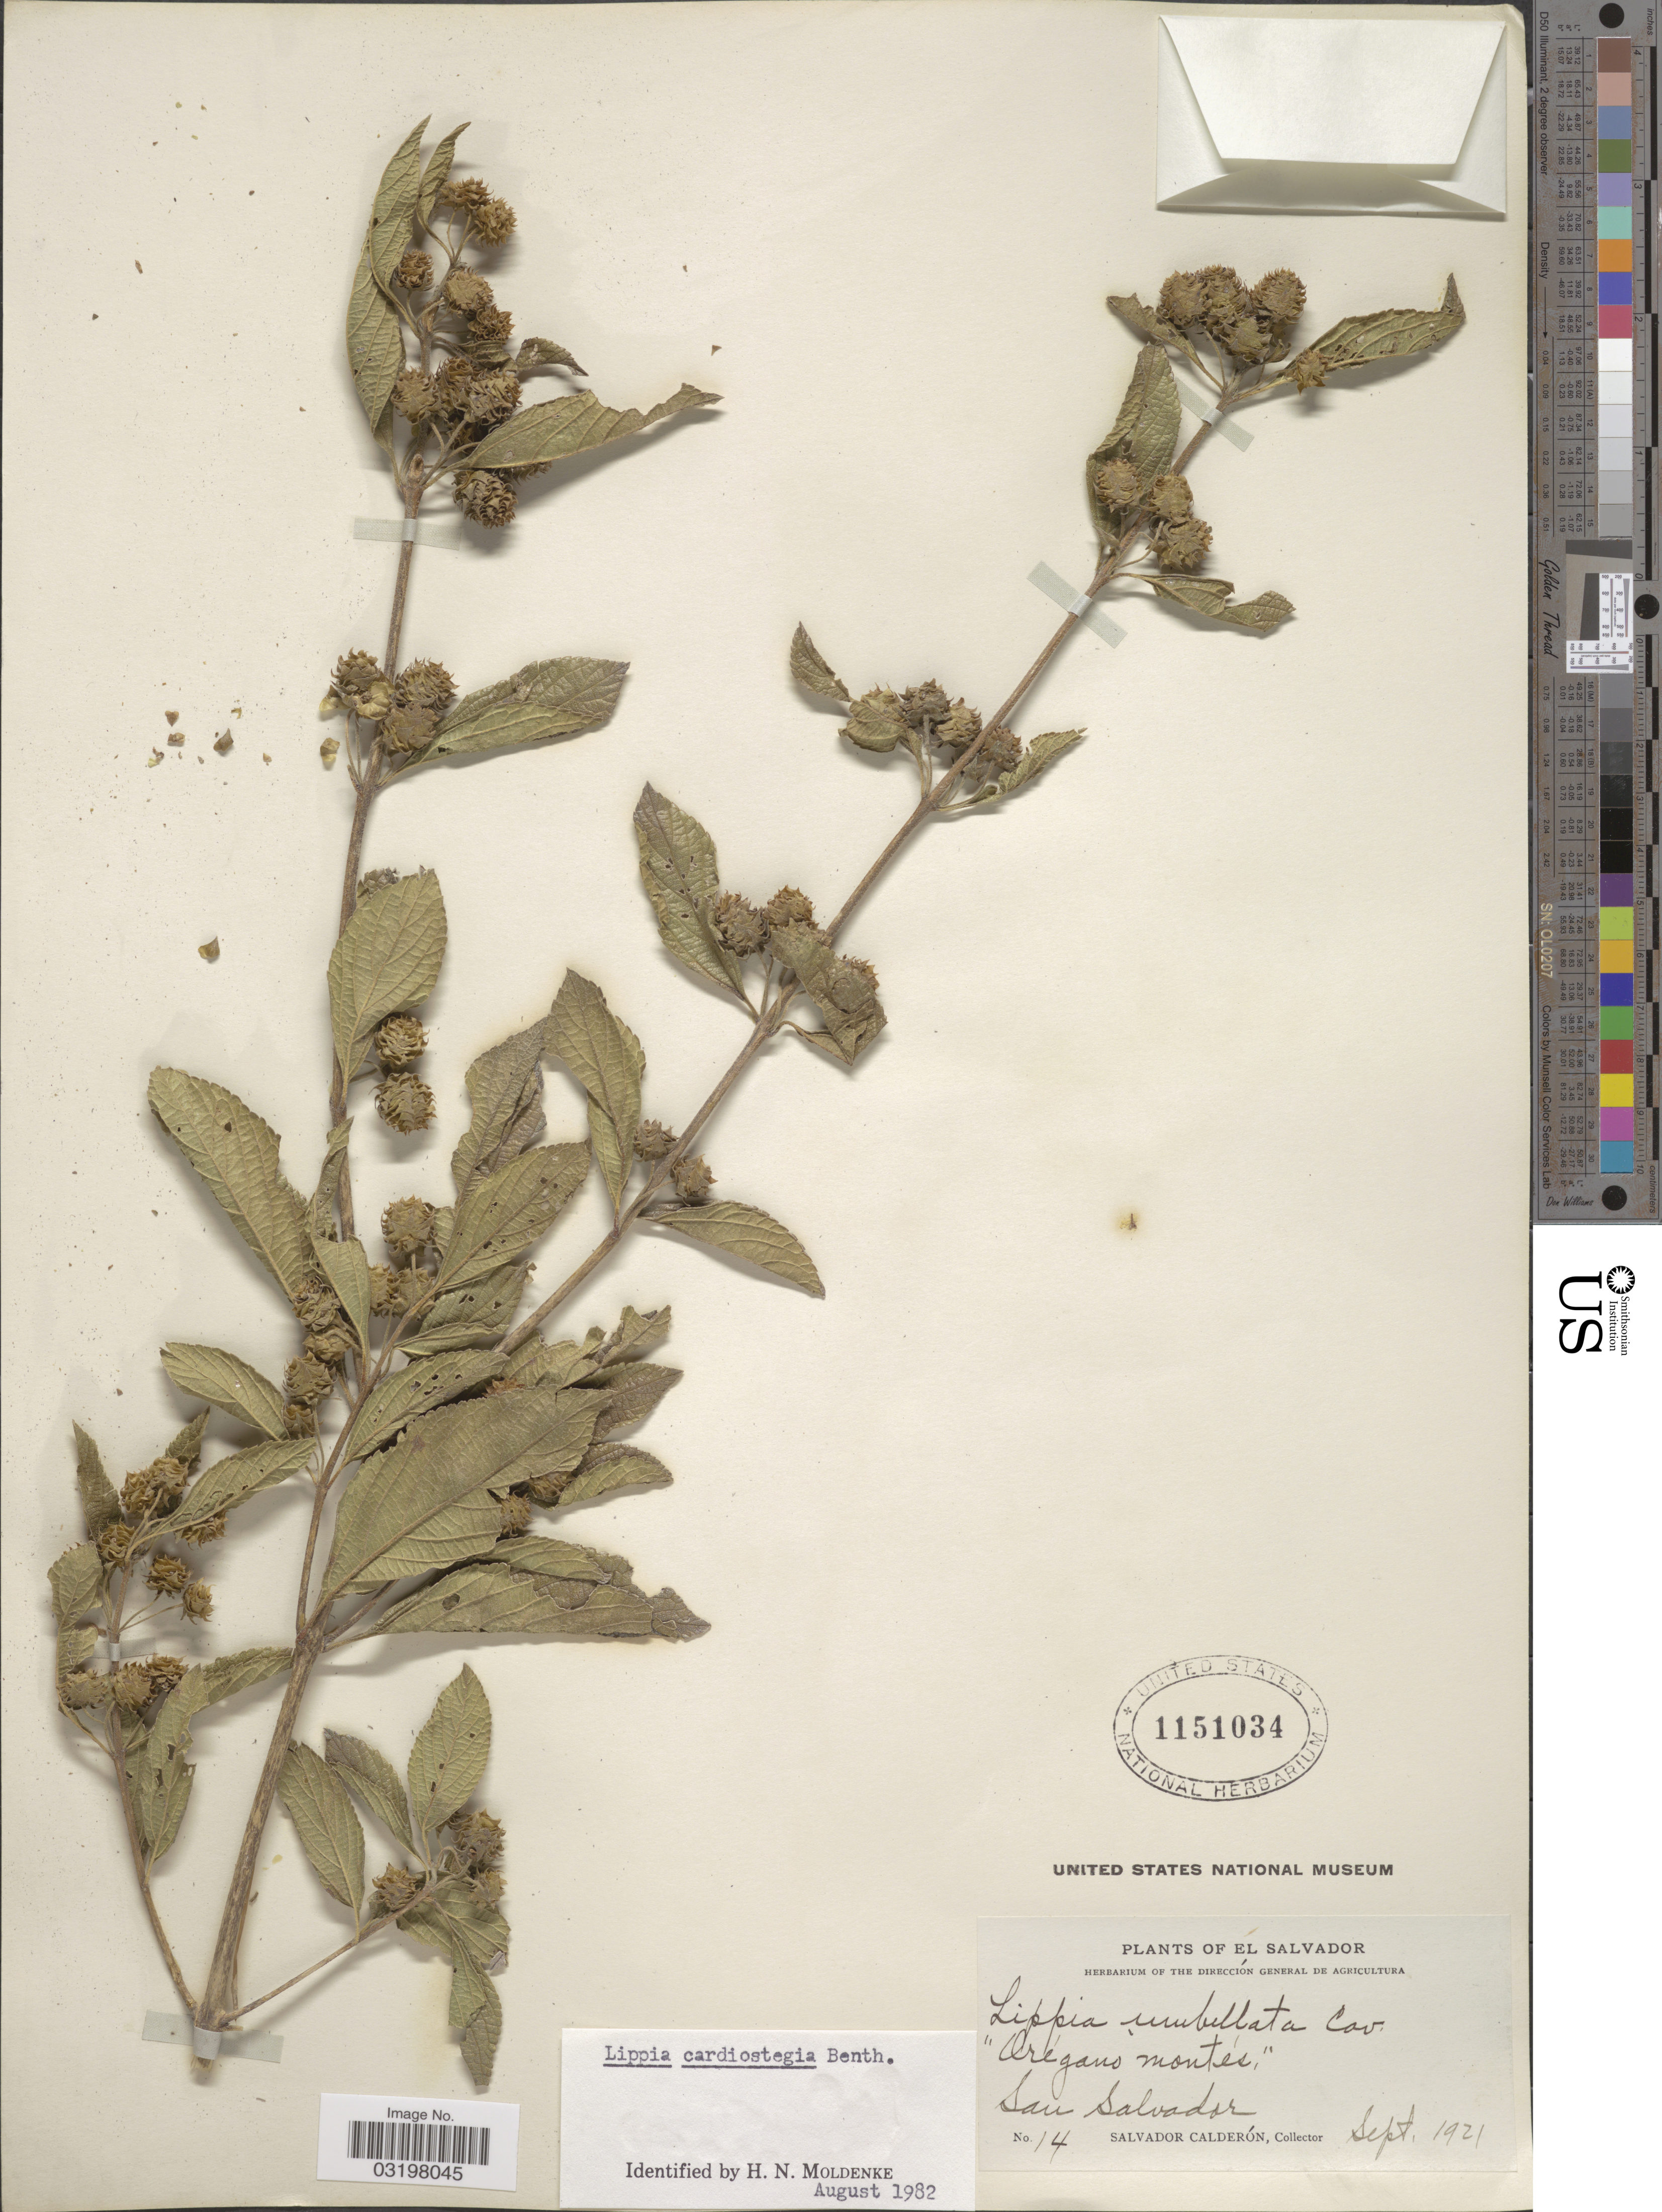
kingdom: Plantae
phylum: Tracheophyta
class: Magnoliopsida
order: Lamiales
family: Verbenaceae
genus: Lippia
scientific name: Lippia cardiostegia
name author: Benth.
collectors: S. Calderón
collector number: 14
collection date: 1921-09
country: El Salvador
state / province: San Salvador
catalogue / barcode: US 1151034